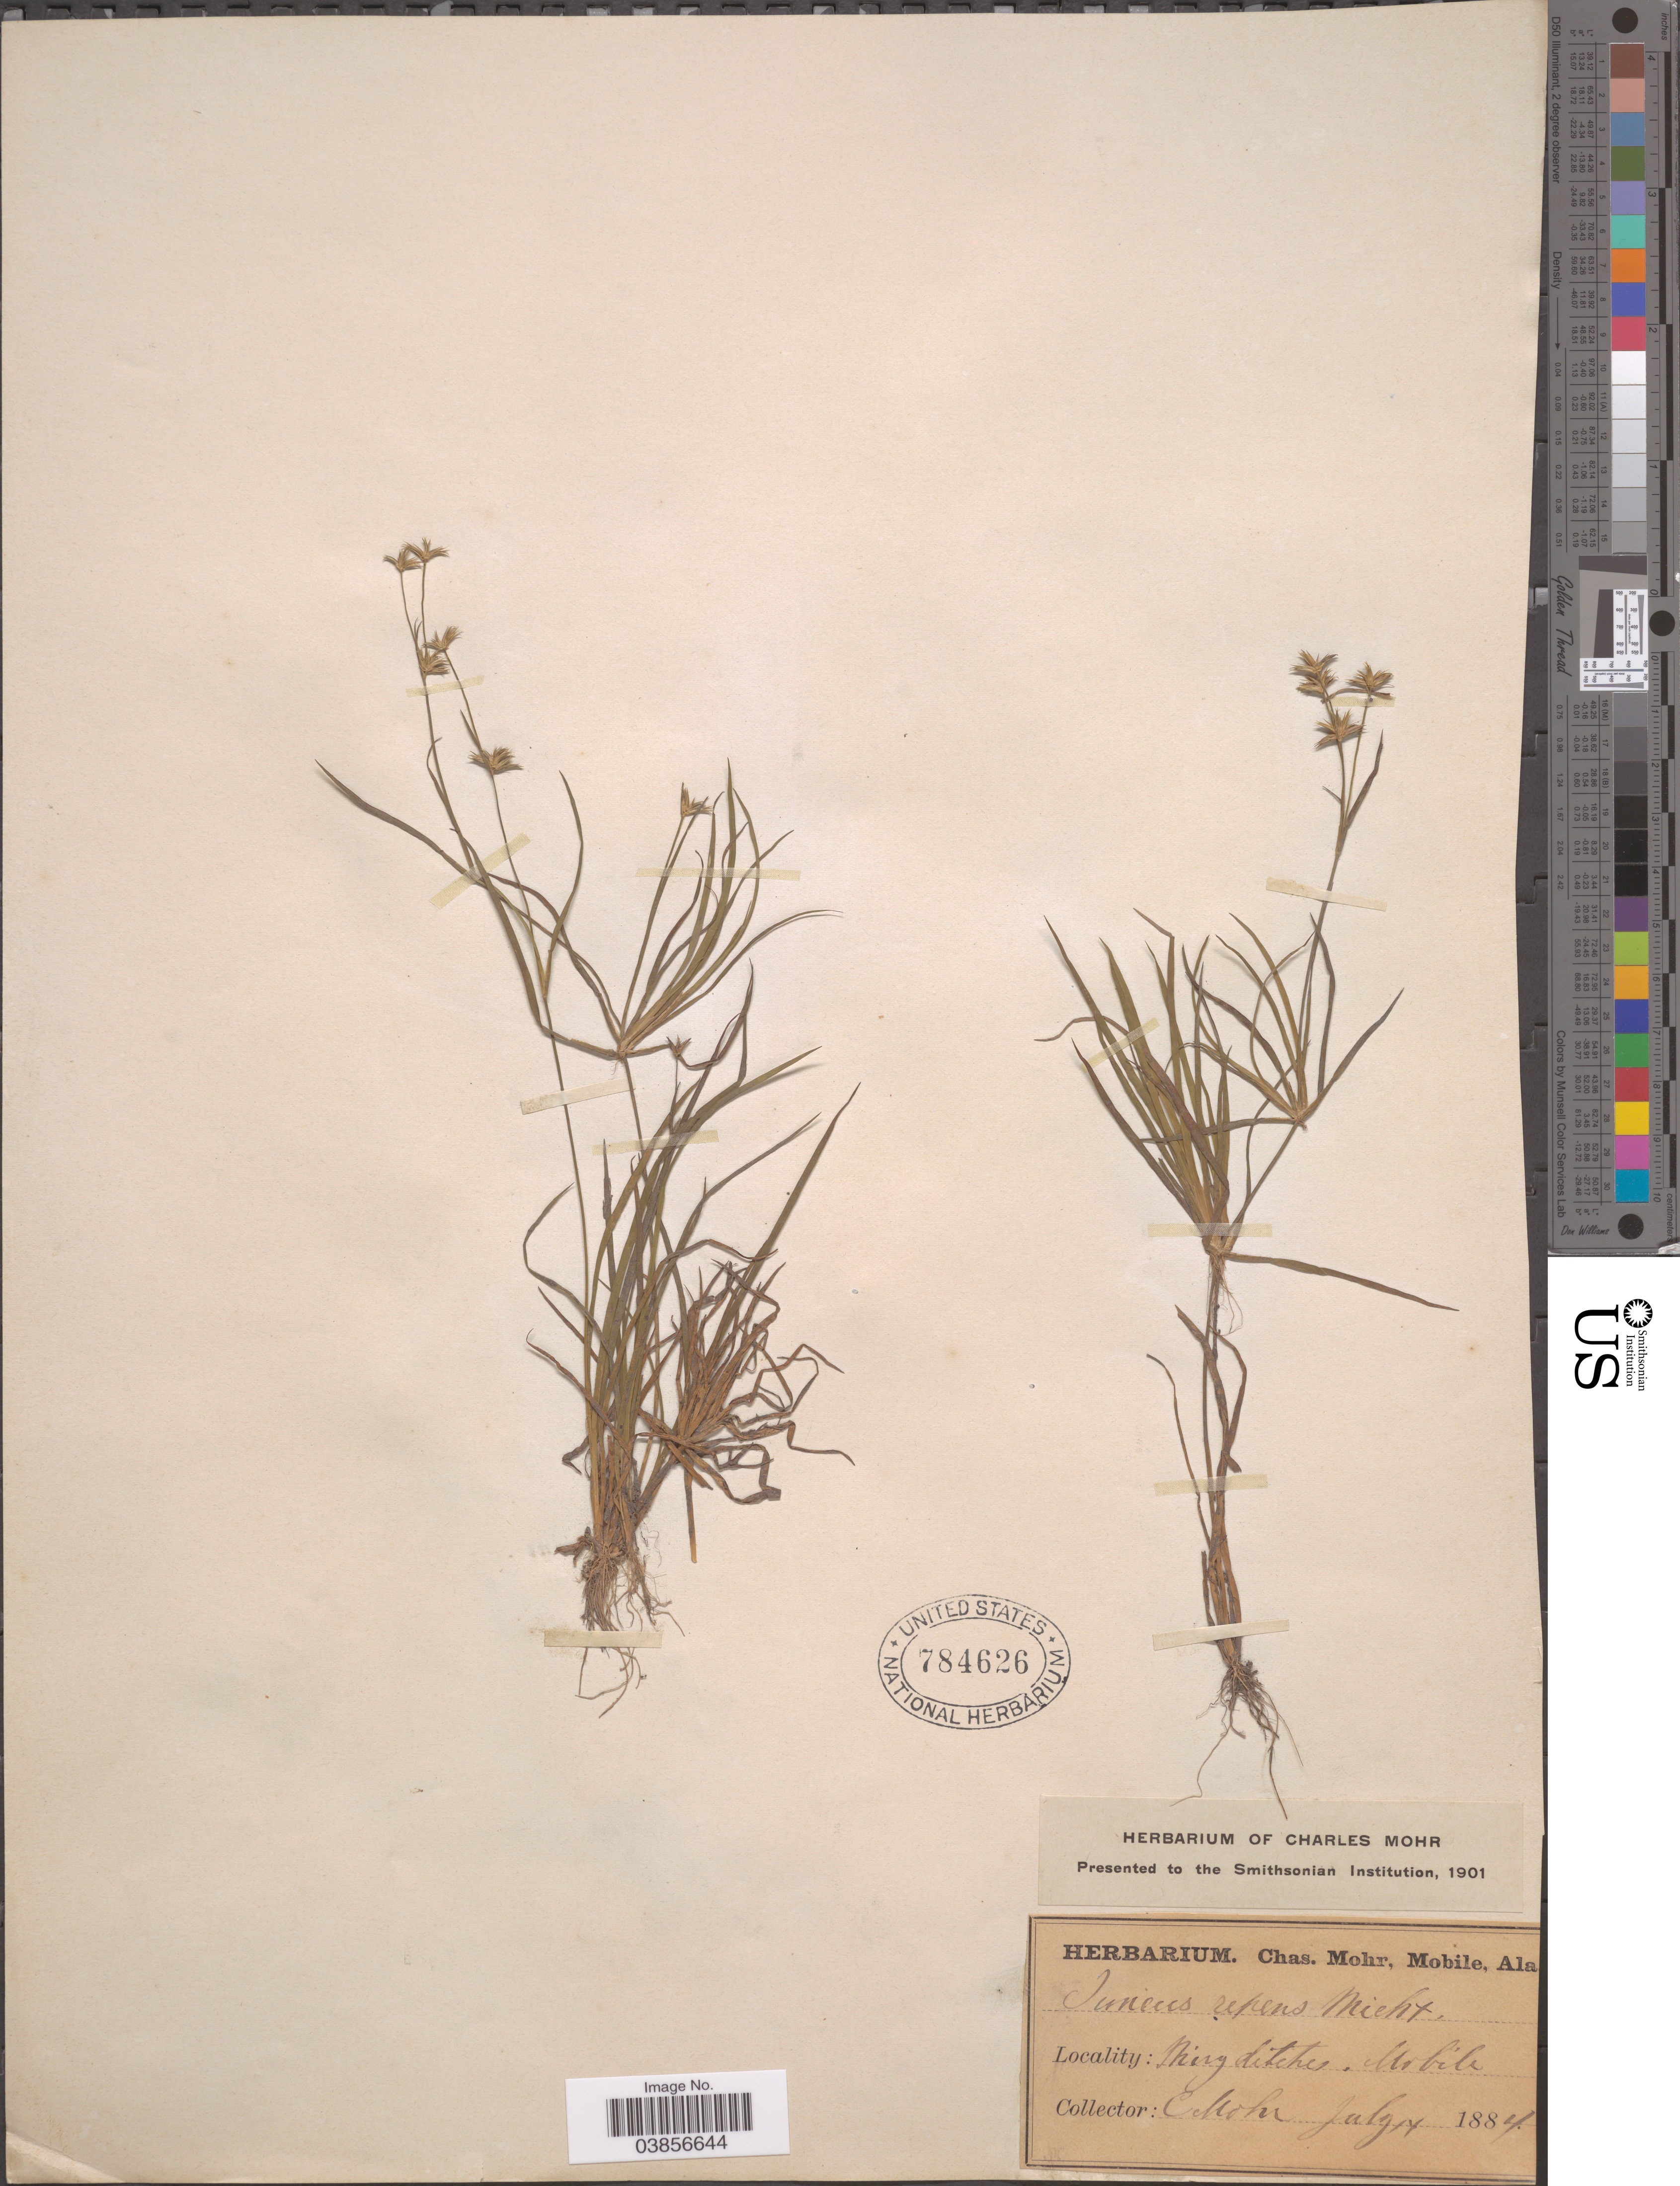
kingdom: Plantae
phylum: Tracheophyta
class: Liliopsida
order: Poales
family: Juncaceae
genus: Juncus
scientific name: Juncus repens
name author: Michx.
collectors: C. T. Mohr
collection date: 1884-07-04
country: United States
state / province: Alabama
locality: Mobile.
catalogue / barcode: US 784626